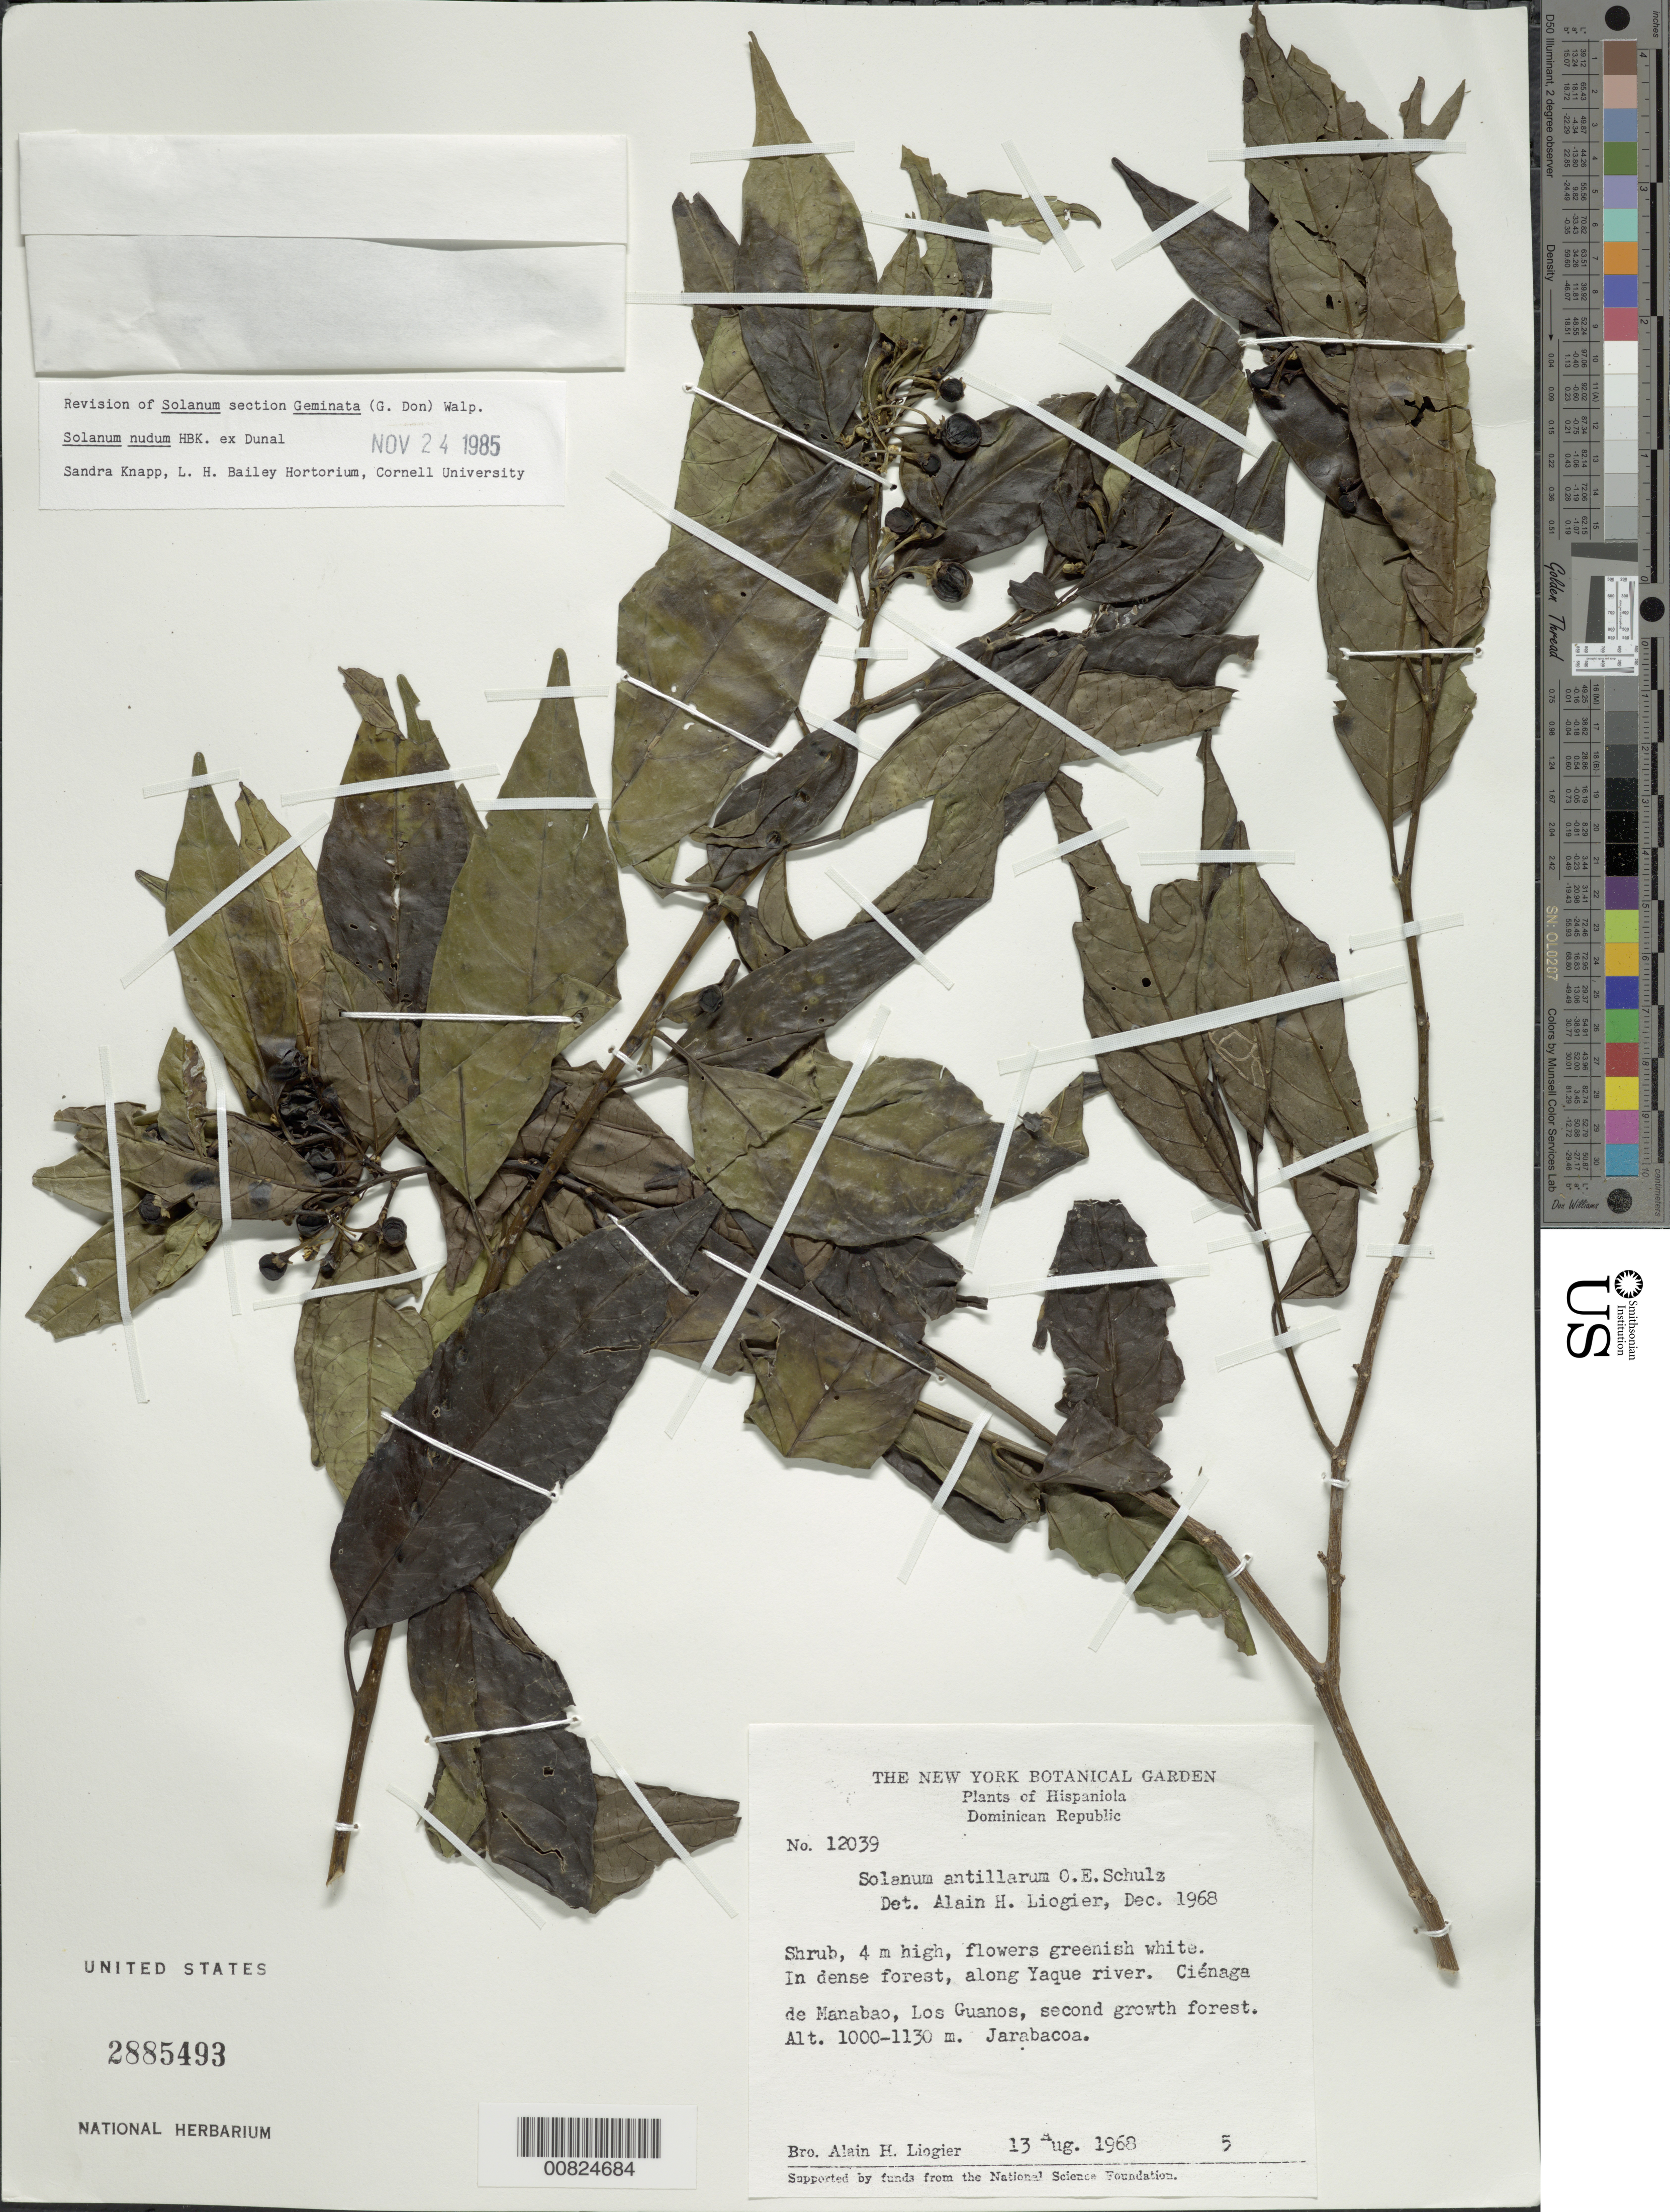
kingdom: Plantae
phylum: Tracheophyta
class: Magnoliopsida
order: Solanales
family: Solanaceae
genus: Solanum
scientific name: Solanum nudum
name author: Dunal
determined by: Knapp, S. D.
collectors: A. H. Liogier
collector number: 12039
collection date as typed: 13 Aug 1968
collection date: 1968-08-13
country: Dominican Republic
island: Hispaniola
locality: Yaque River, Ciénaga de Manabao, Los Guanos, Jarabacoa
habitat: In dense second growth forest along river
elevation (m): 1000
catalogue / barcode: US 2885493